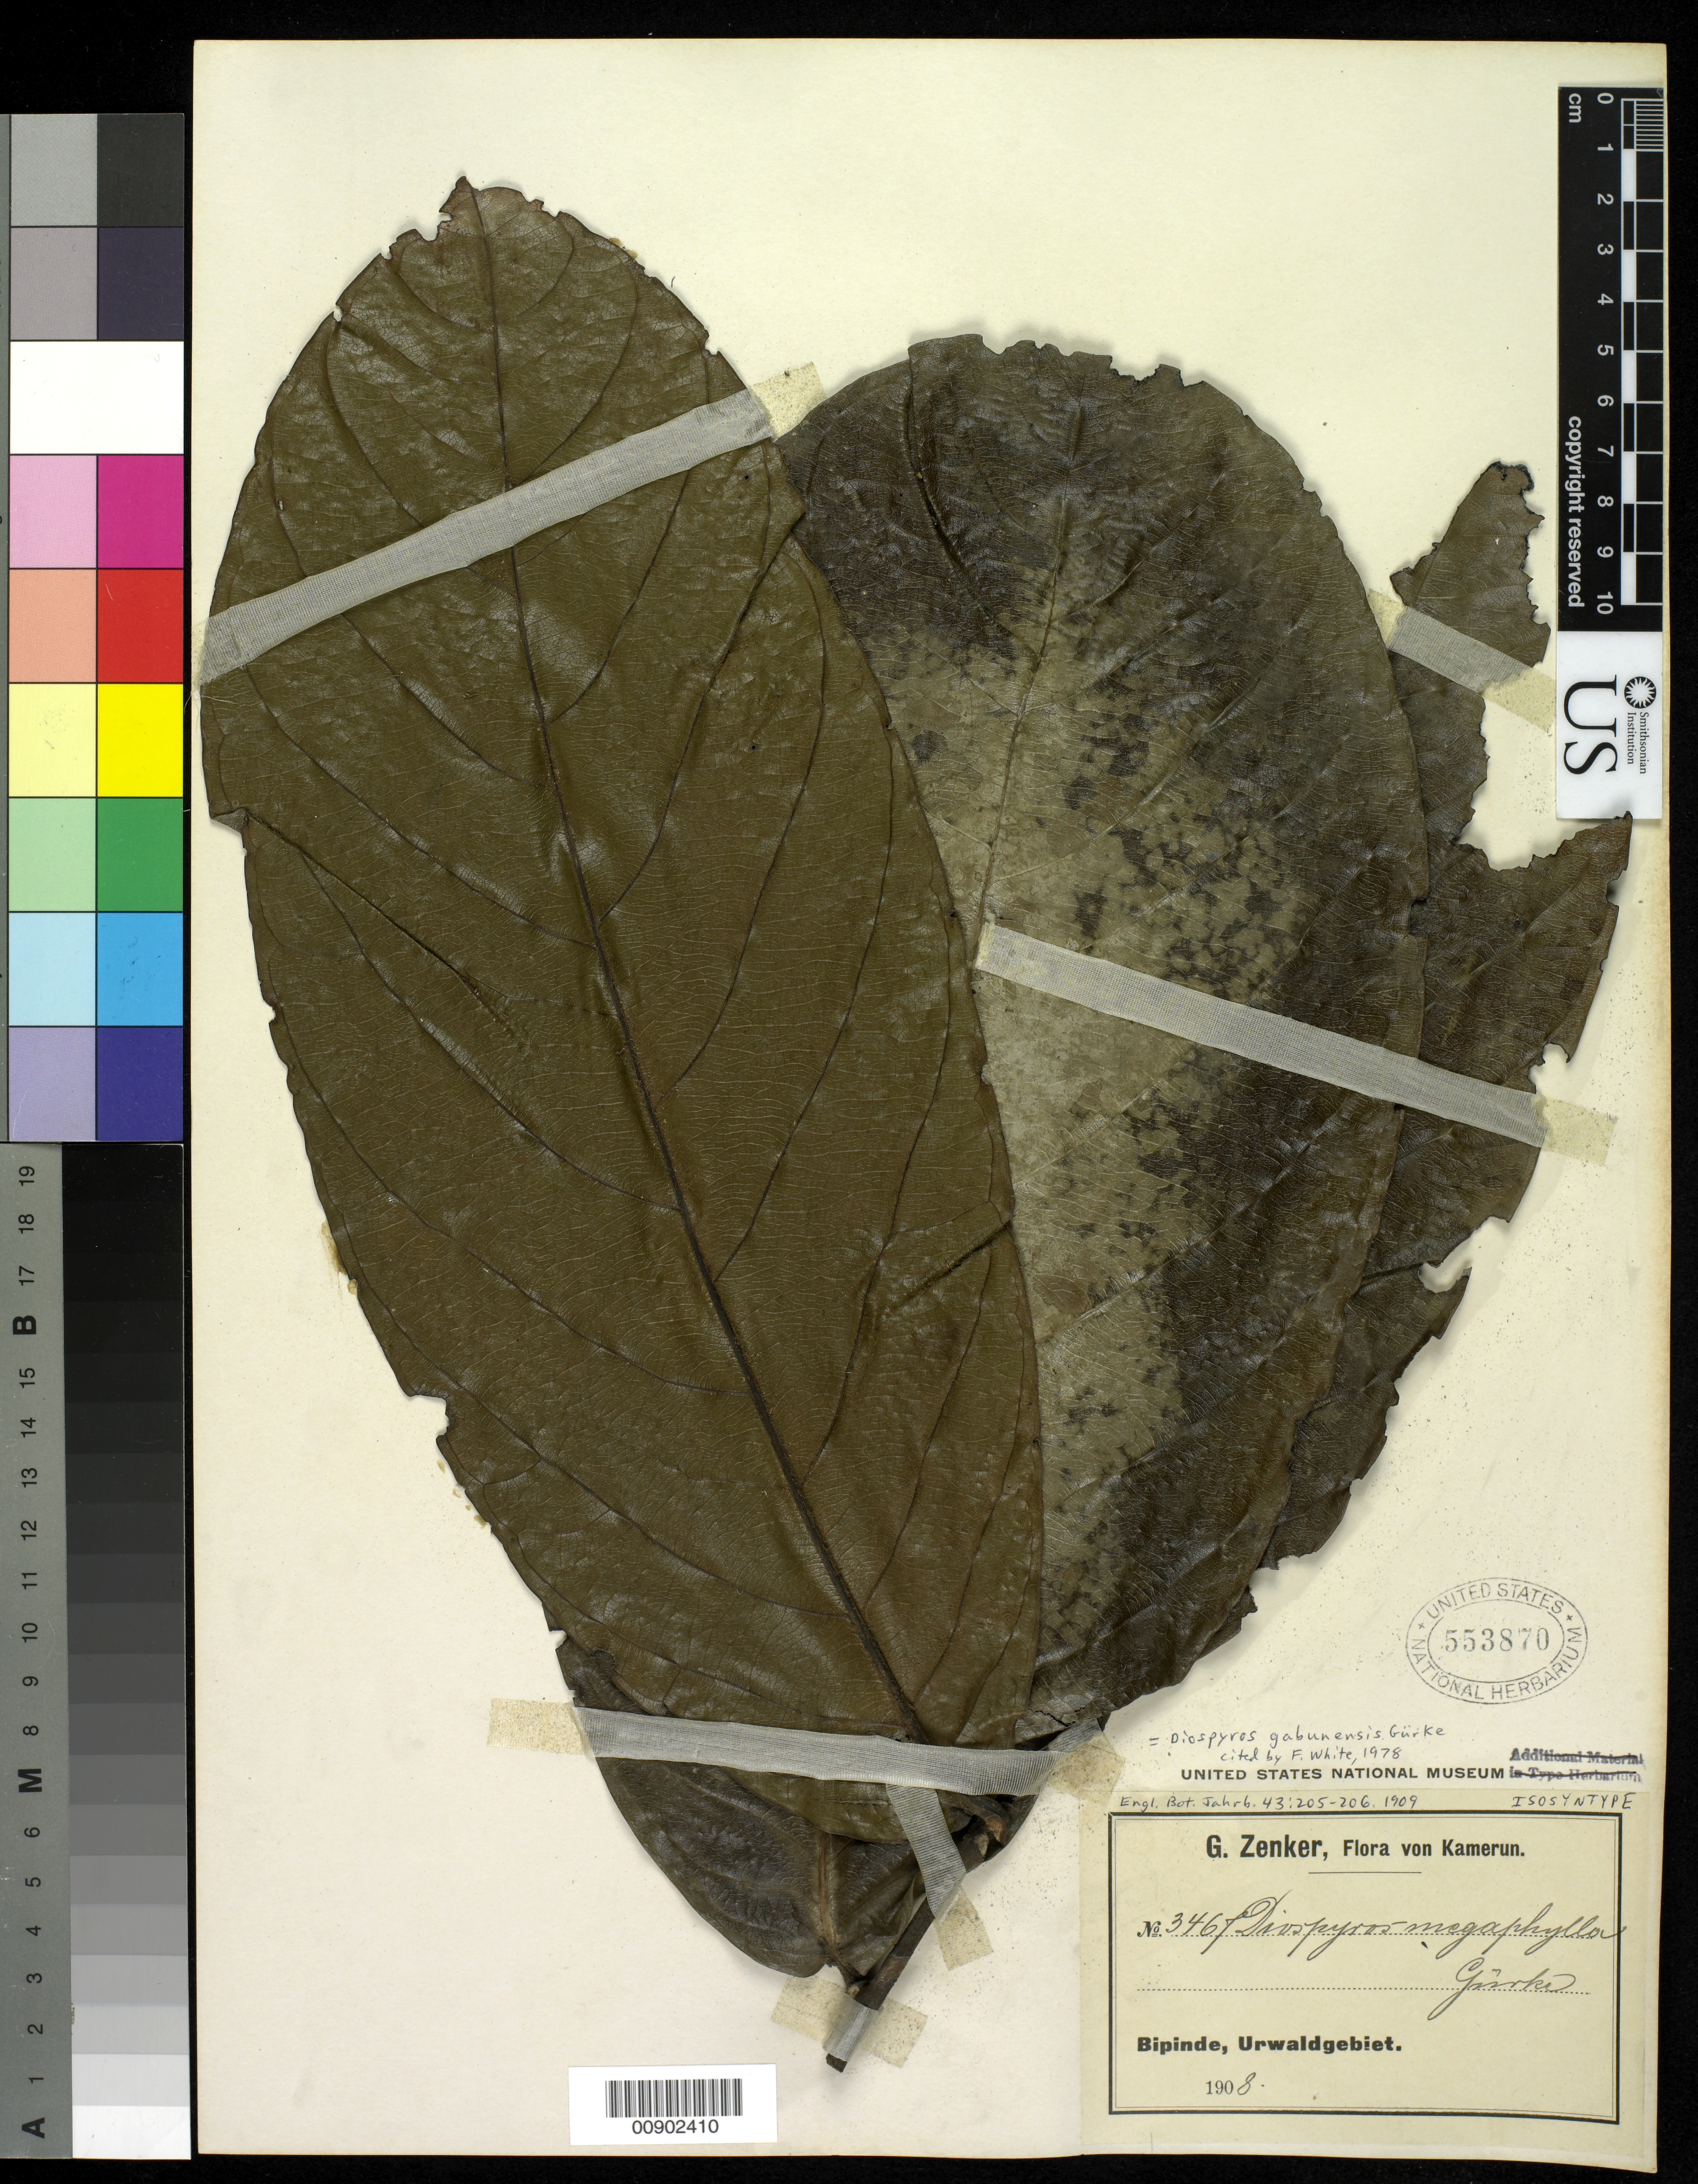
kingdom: Plantae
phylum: Tracheophyta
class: Magnoliopsida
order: Ericales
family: Ebenaceae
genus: Diospyros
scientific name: Diospyros megaphylla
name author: Gürke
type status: Isosyntype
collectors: G. A. Zenker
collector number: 3467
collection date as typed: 1908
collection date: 1908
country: Cameroon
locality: Bipinde, Urwaldgebiet. [Protologue, "Makao bei Bipindihof"]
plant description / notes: Currently accepted name as cited by F. White (1978).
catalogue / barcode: US 553870